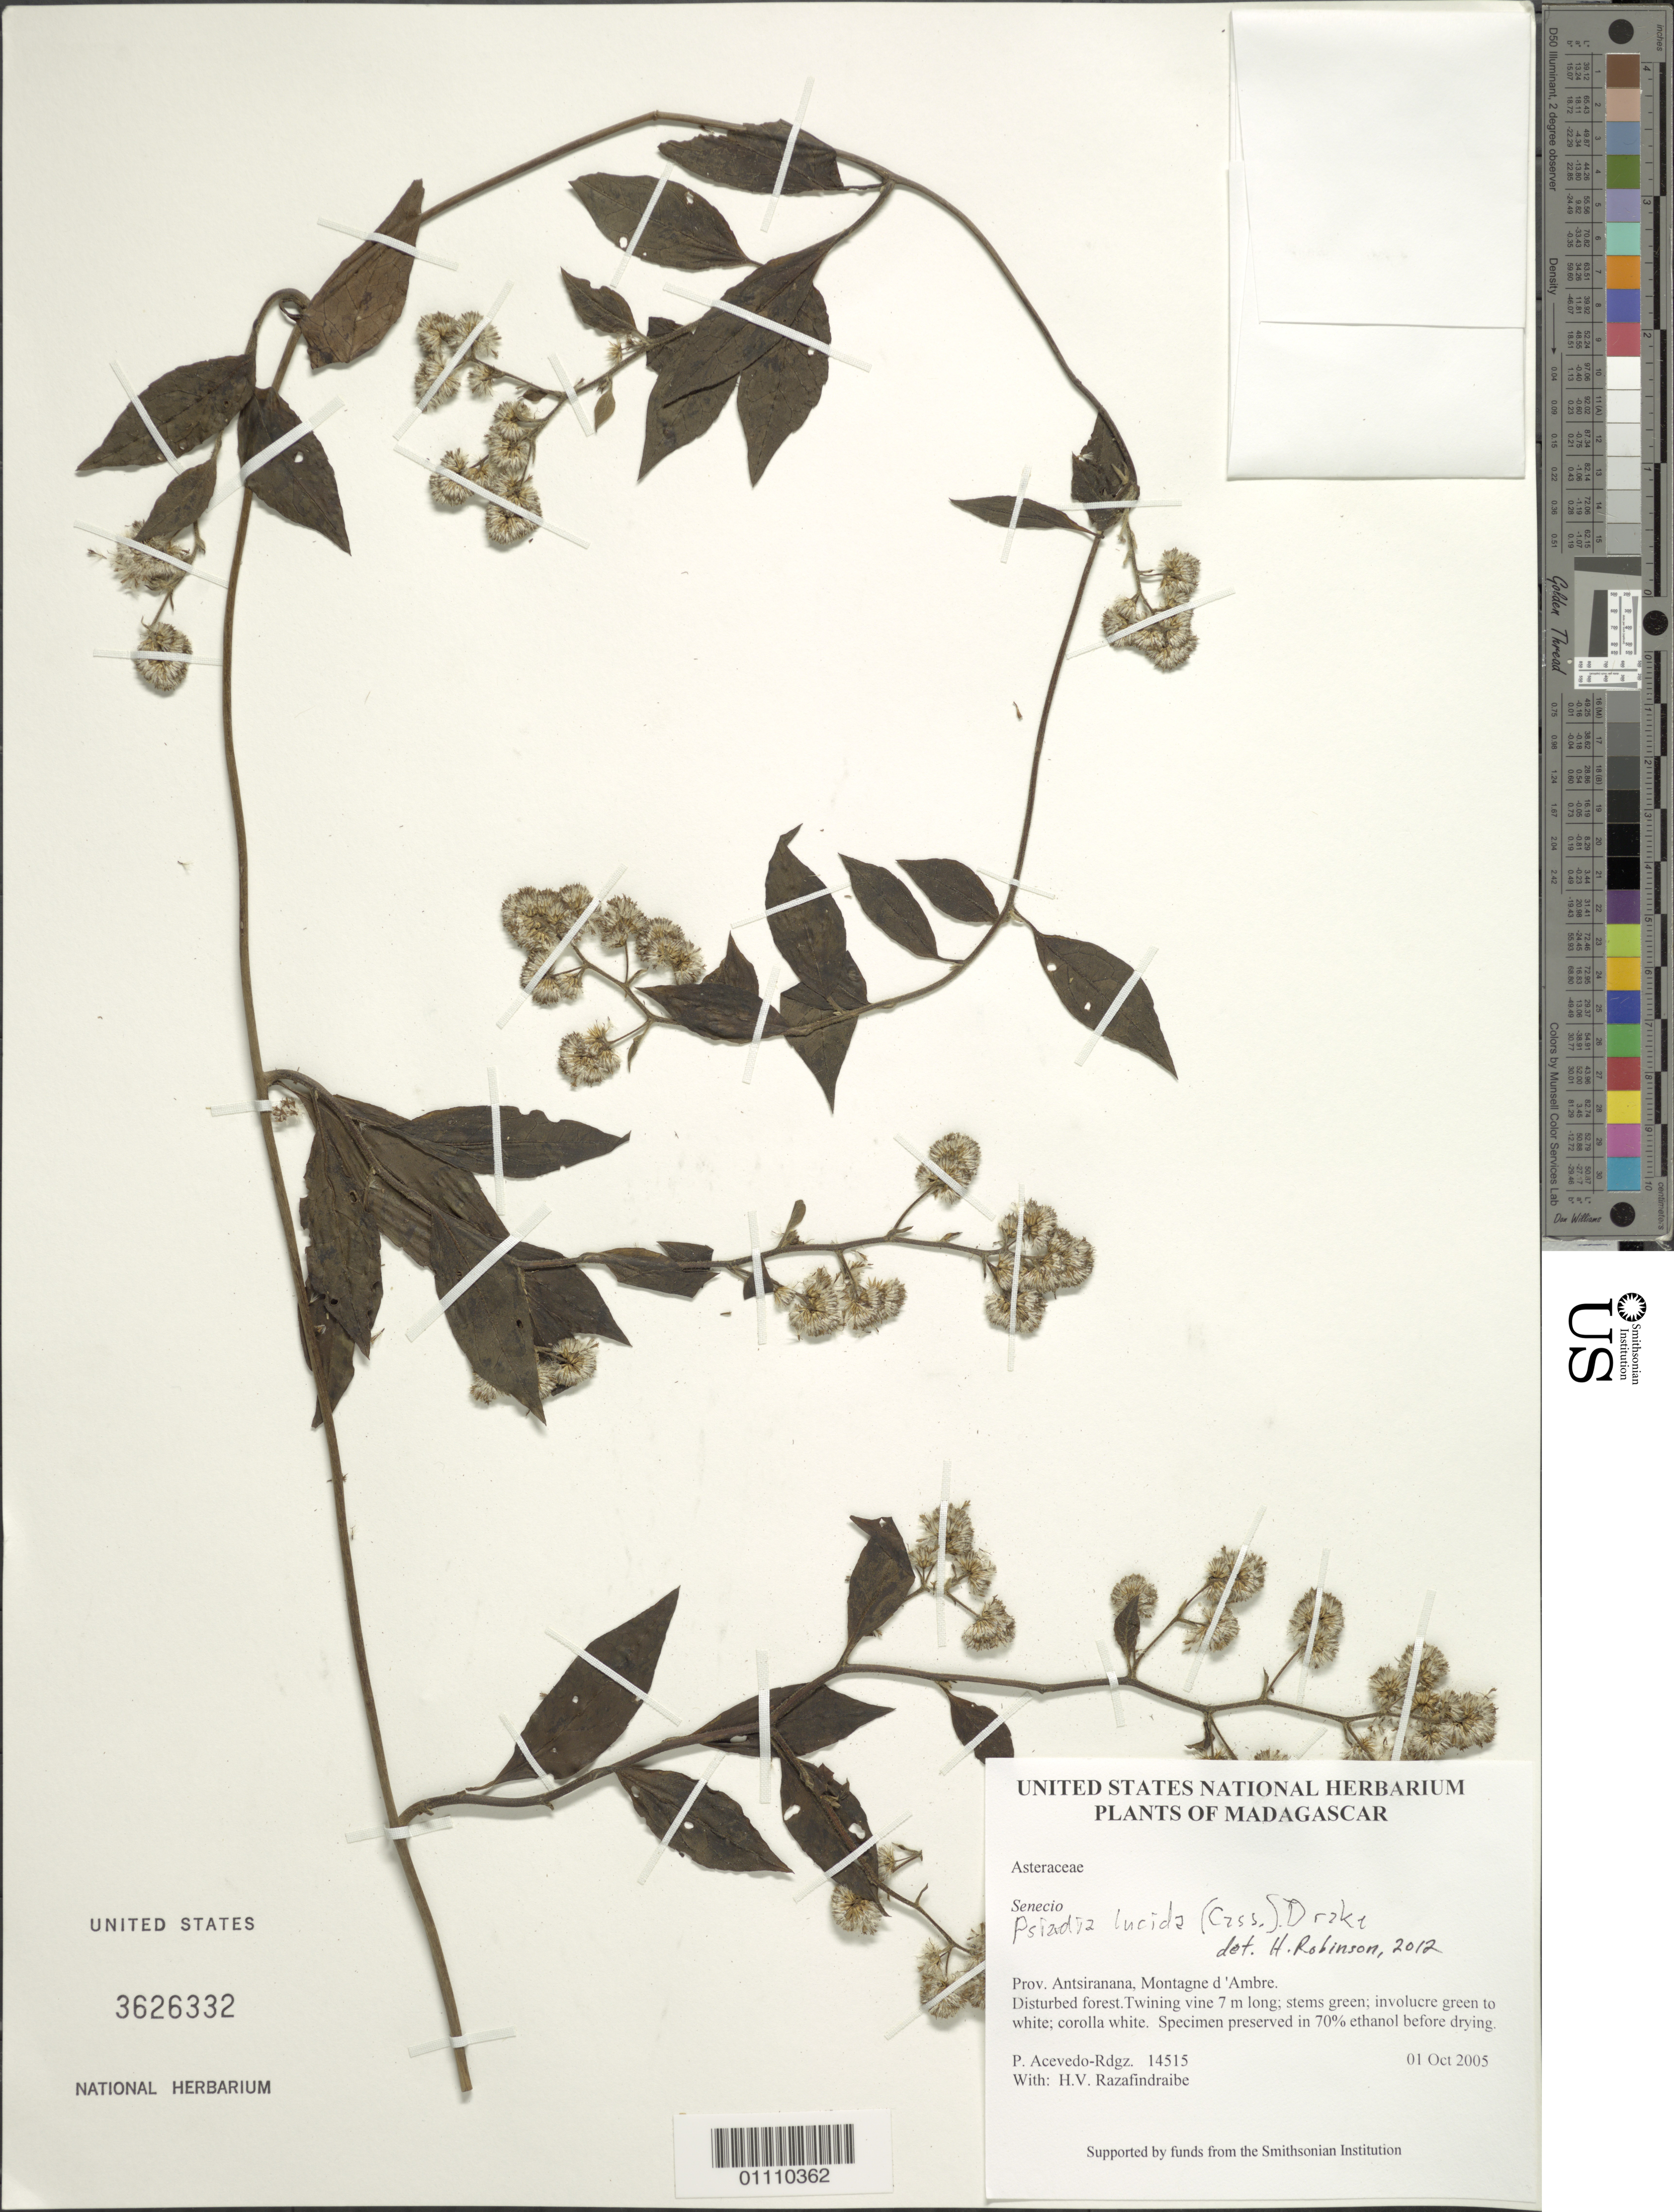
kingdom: Plantae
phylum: Tracheophyta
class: Magnoliopsida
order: Asterales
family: Asteraceae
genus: Psiadia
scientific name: Psiadia lucida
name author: (Cass.) Drake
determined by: Robinson, Harold E., (US)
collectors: P. Acevedo-Rodr. & H. Razafindraibe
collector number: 14515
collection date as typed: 01 Oct 2005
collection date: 2005-10-01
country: Madagascar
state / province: Diana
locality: Prov. Antsiranana, Montagne d 'Ambre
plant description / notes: US, NY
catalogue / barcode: US 3626332